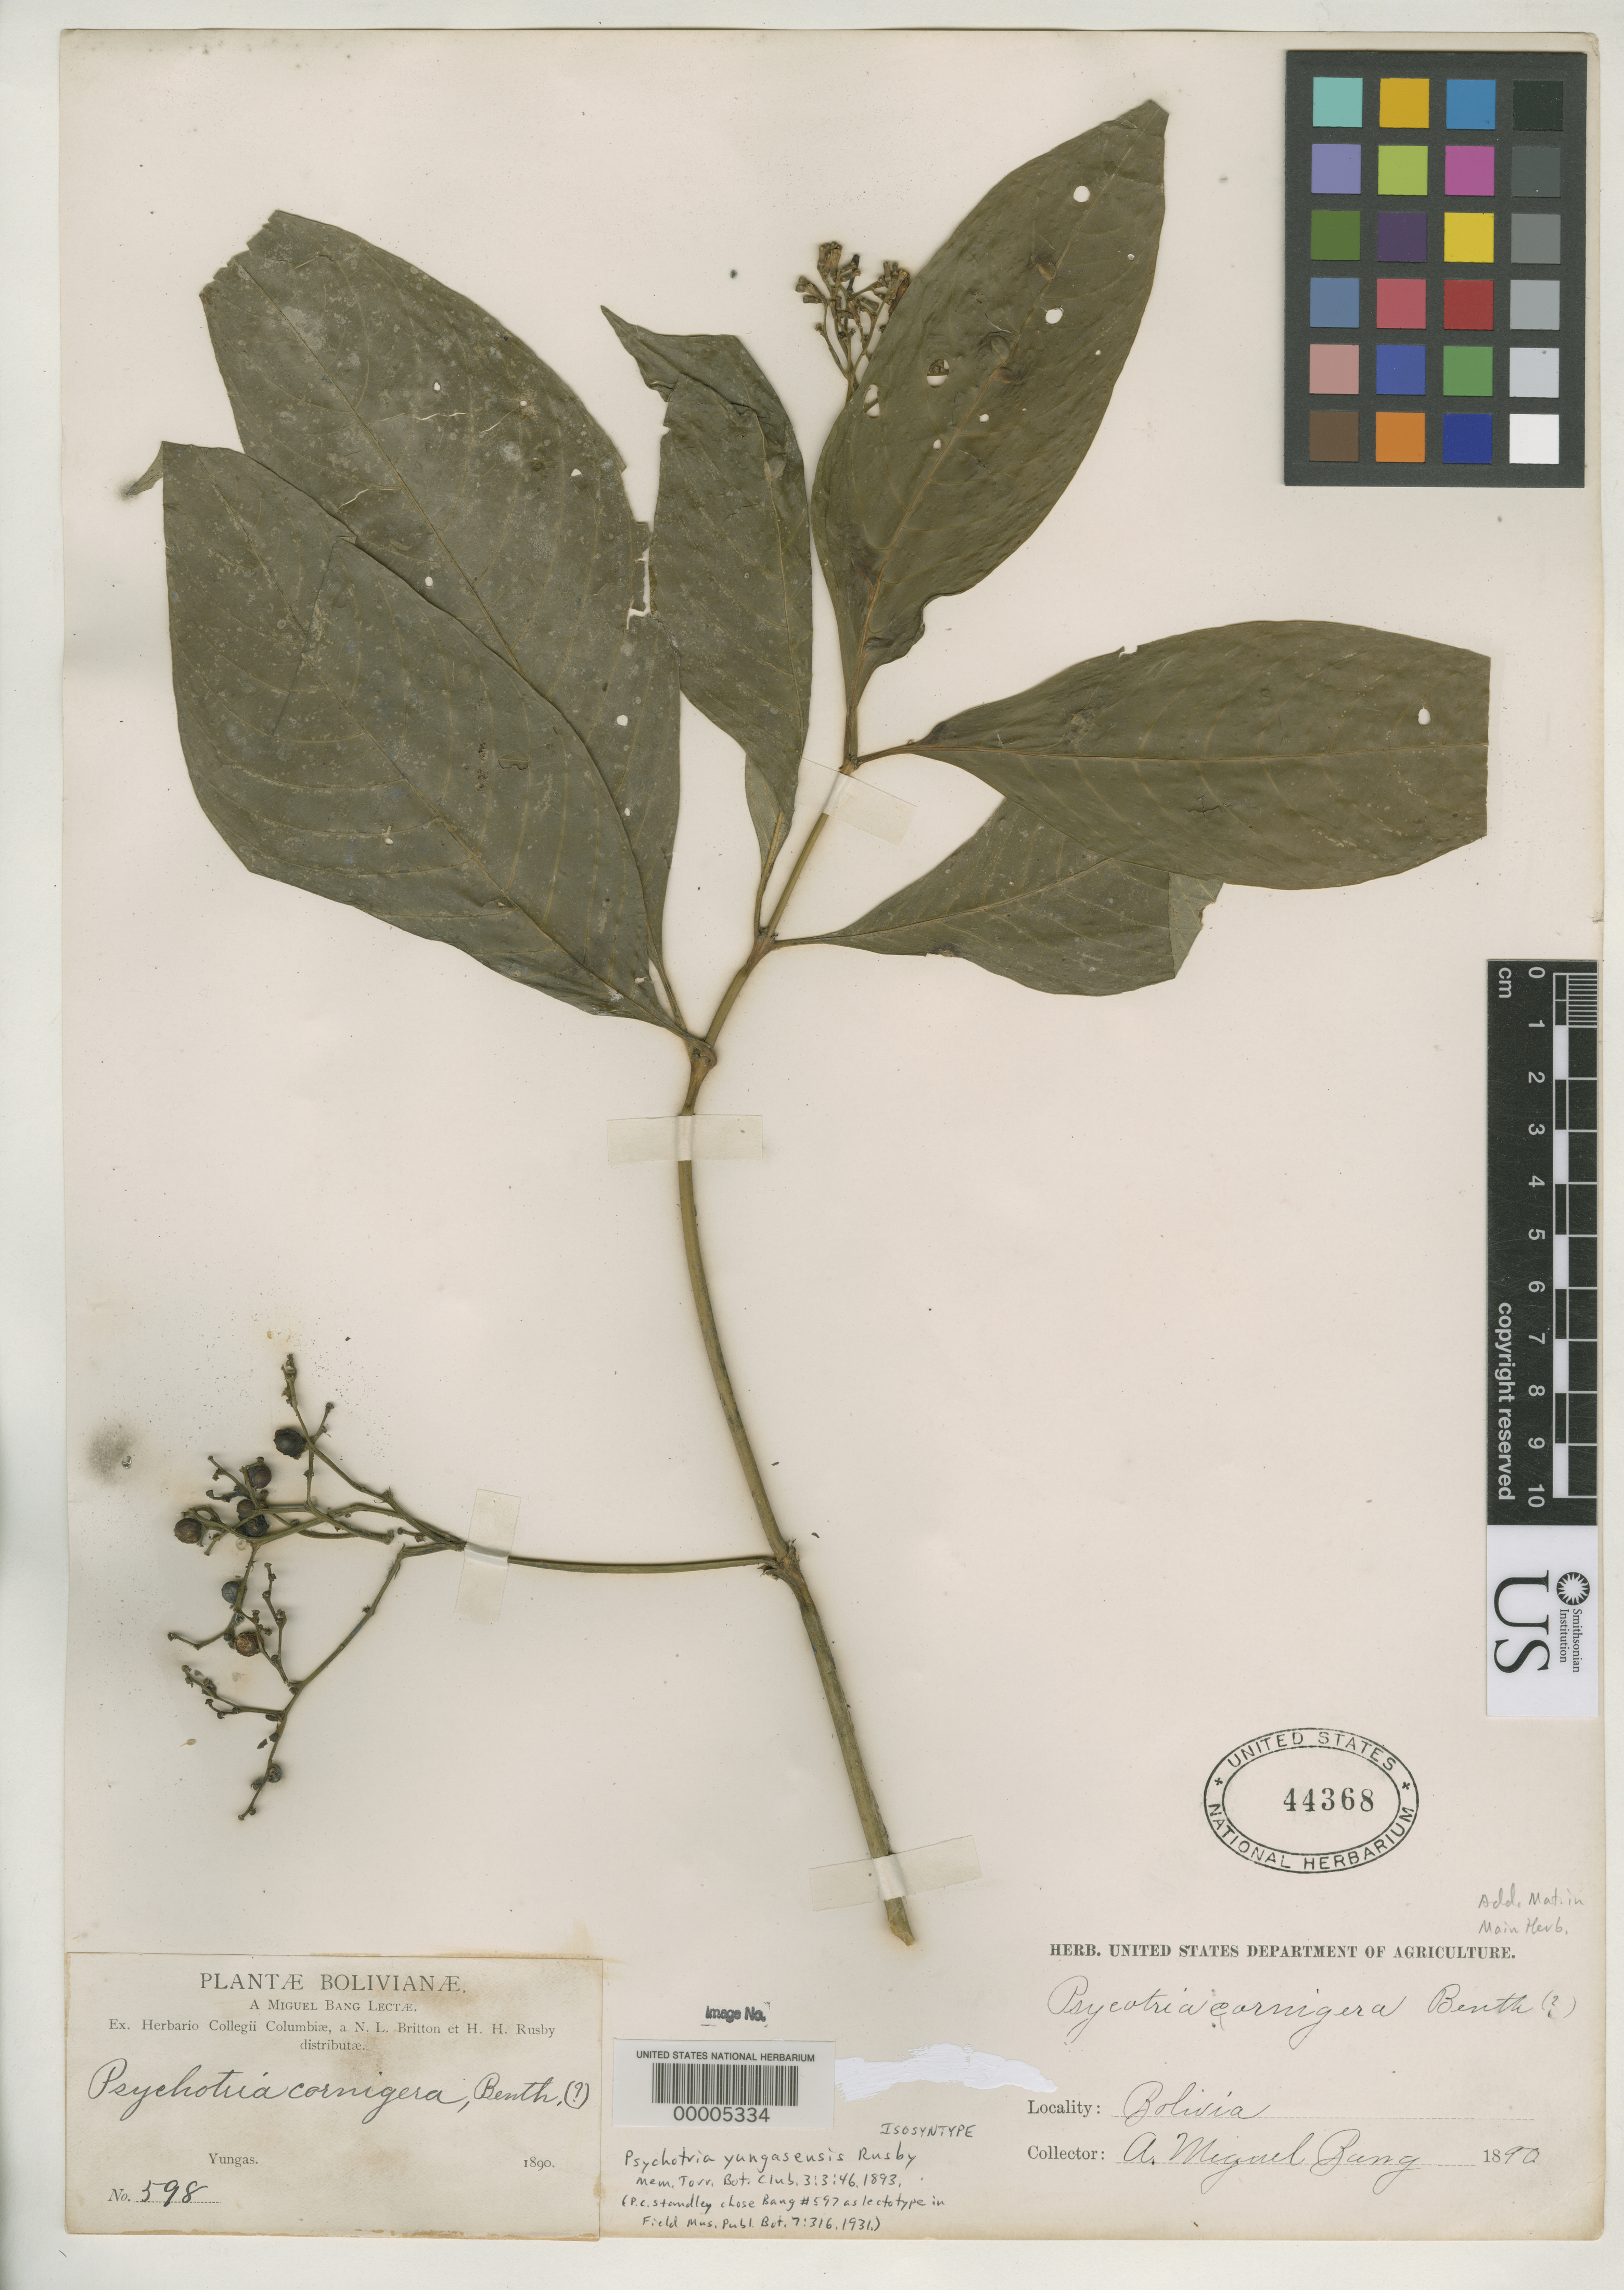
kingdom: Plantae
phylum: Tracheophyta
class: Magnoliopsida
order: Gentianales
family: Rubiaceae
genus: Psychotria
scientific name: Psychotria yungasensis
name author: Rusby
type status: Isosyntype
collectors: M. Bang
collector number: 598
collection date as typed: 1890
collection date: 1890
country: Bolivia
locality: Yungas.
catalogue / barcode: US 44368